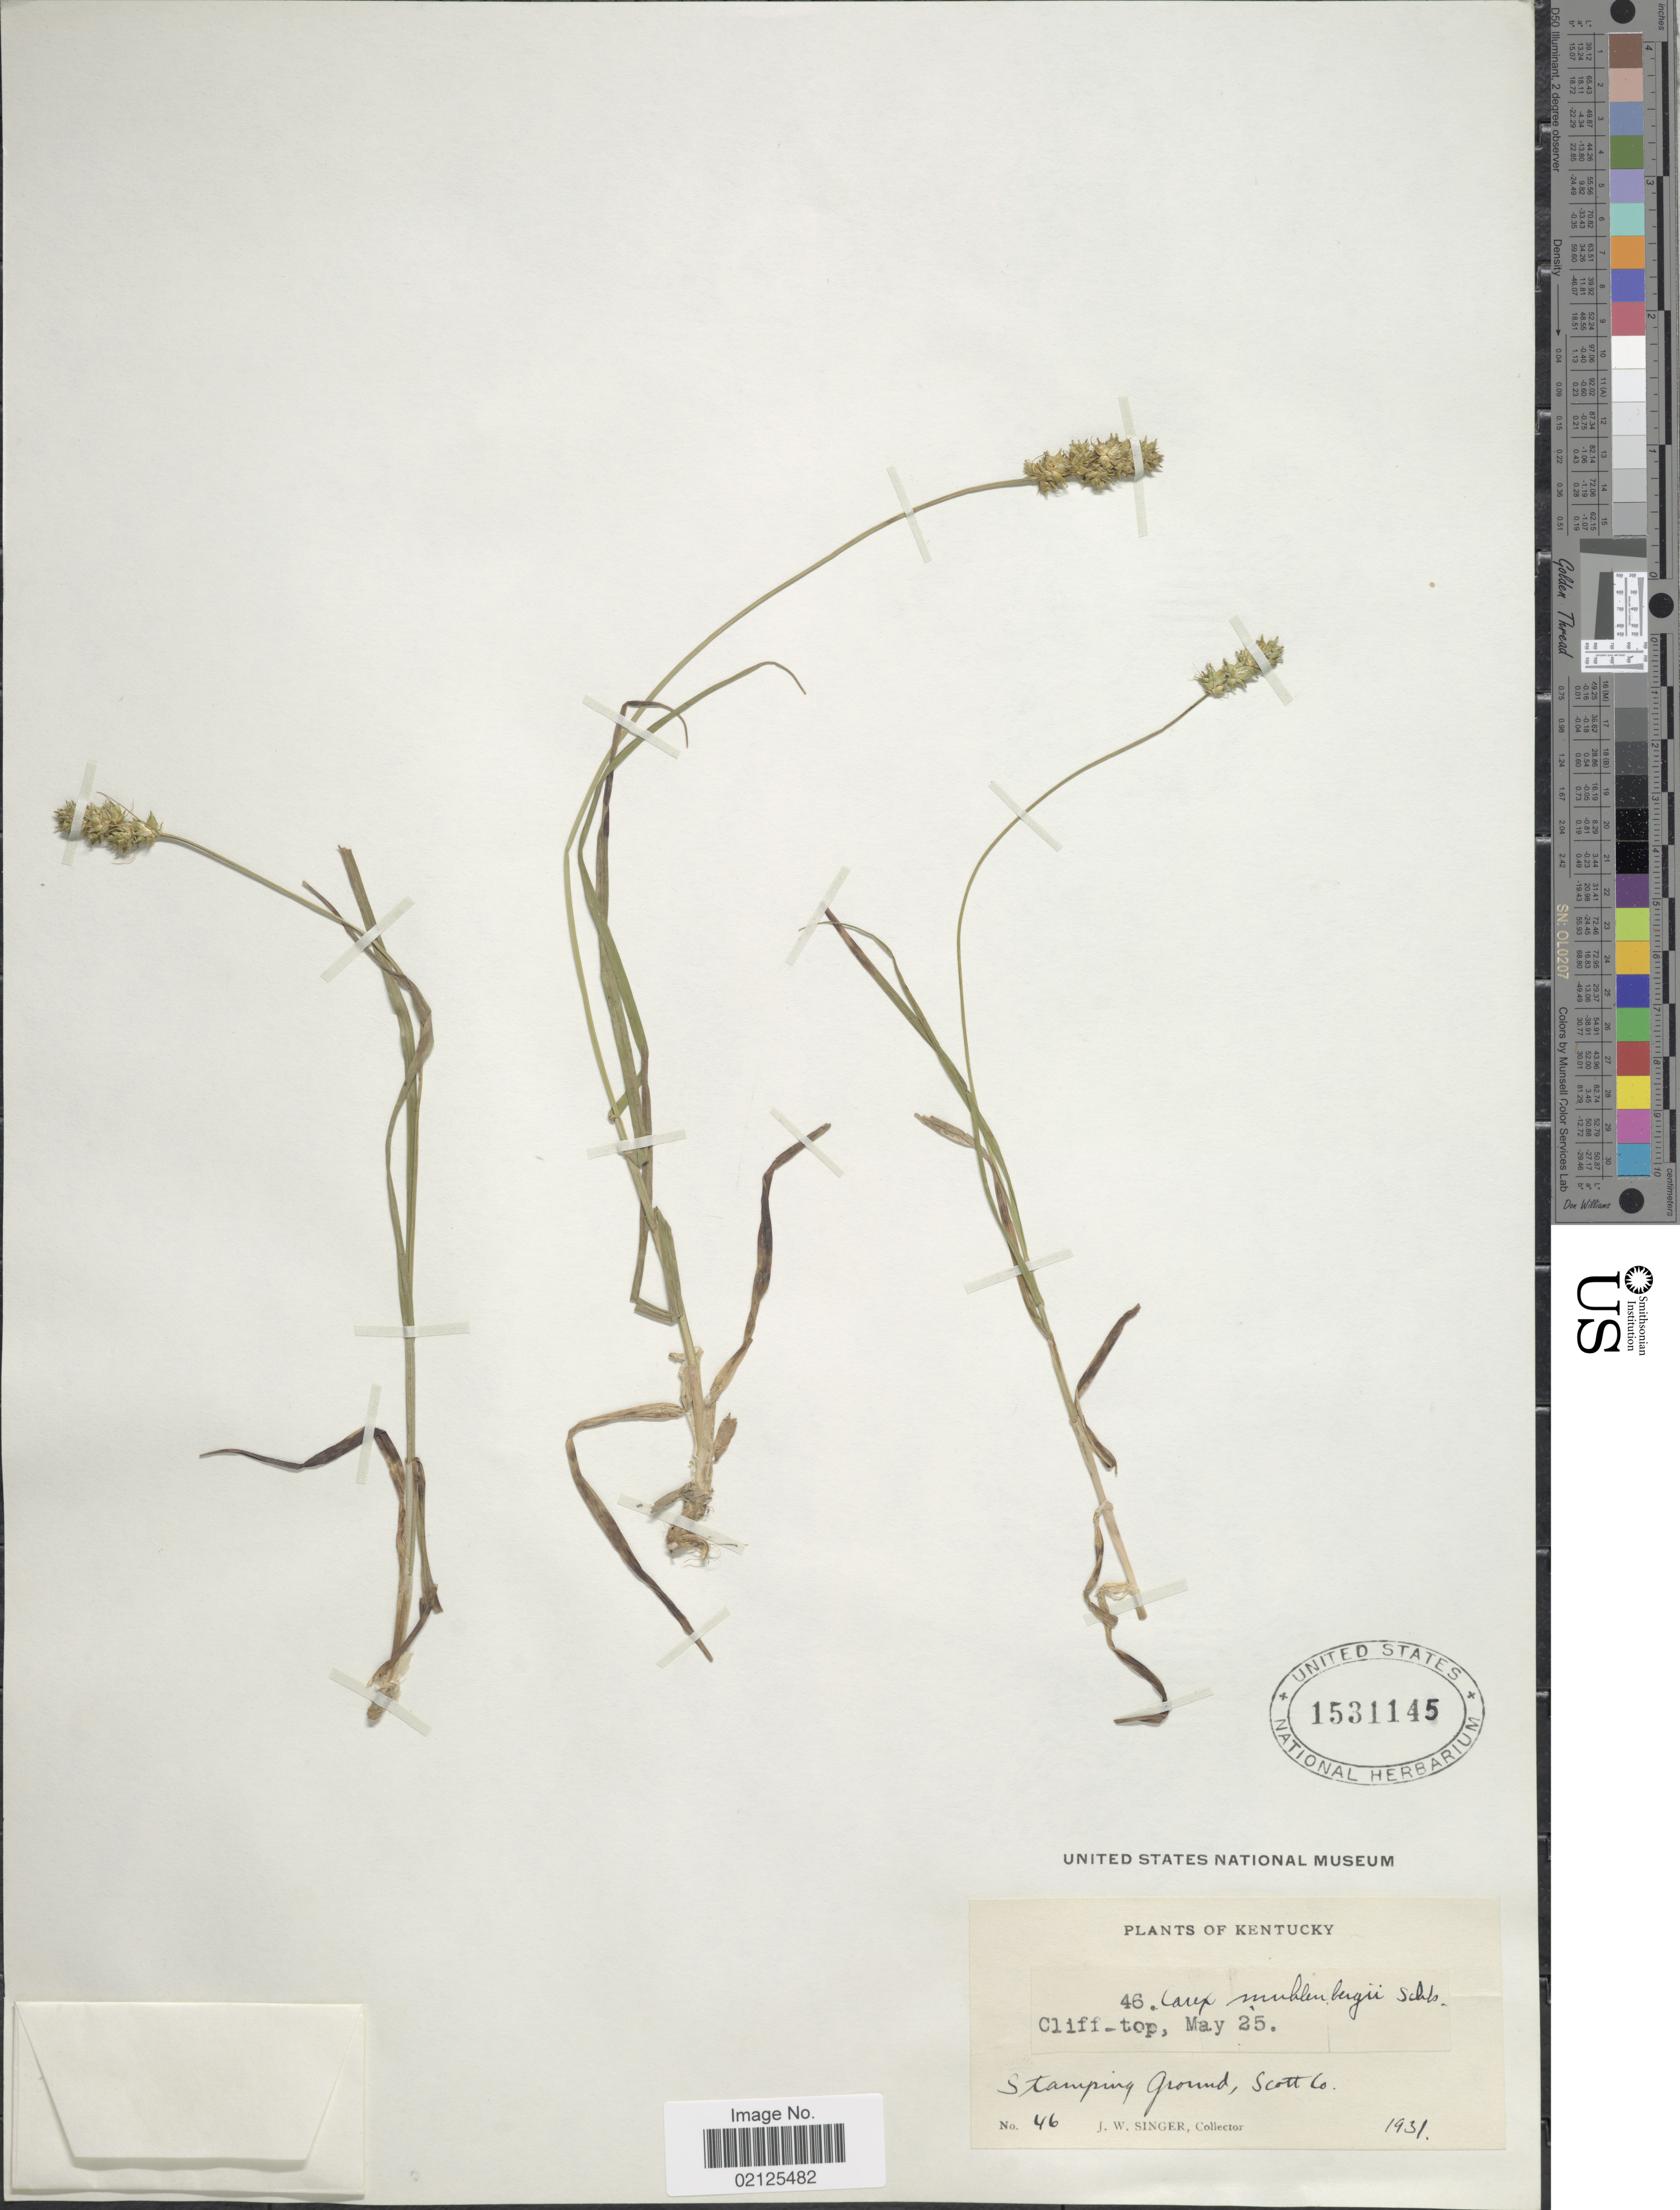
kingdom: Plantae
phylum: Tracheophyta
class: Liliopsida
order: Poales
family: Cyperaceae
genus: Carex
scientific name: Carex muehlenbergii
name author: Willd.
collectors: J. EW. Singer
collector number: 46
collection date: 1931-05-25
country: United States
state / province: Kentucky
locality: Cliff-top, Stamping Ground, Scott Co.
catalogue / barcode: US 1531145